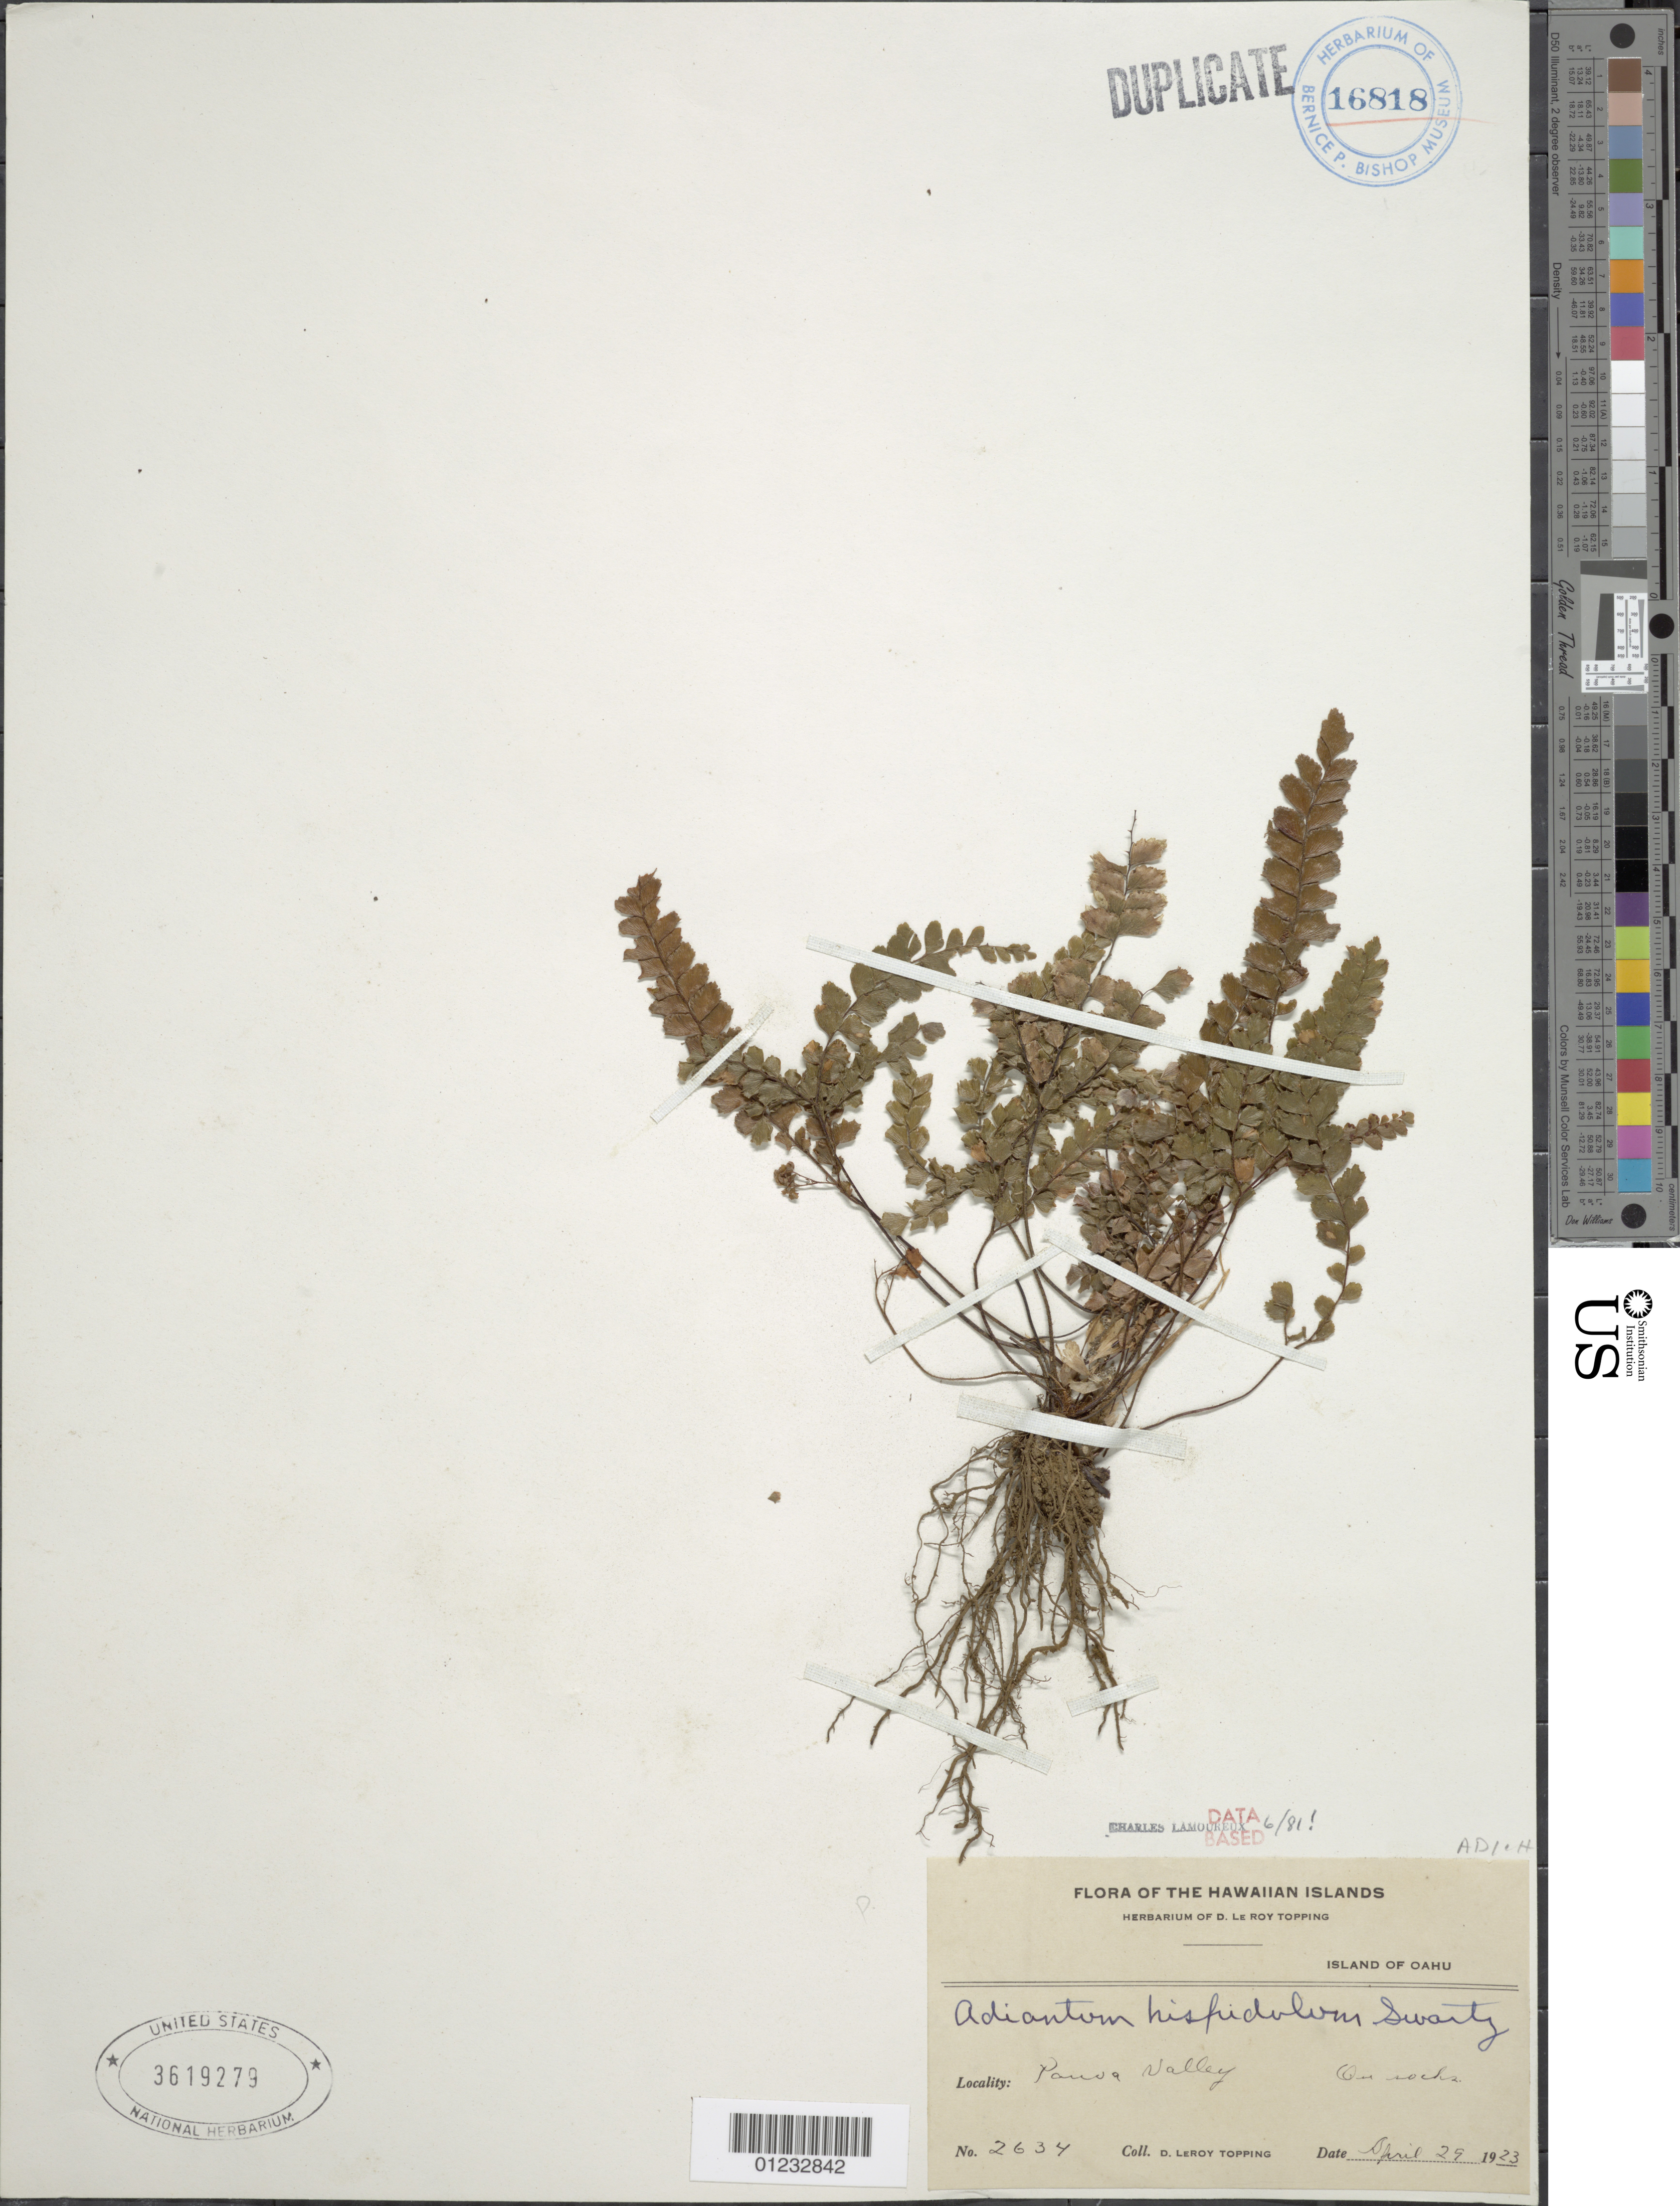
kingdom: Plantae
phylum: Tracheophyta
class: Polypodiopsida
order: Polypodiales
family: Pteridaceae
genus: Adiantum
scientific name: Adiantum hispidulum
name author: Sw.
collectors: D. L. Topping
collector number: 2634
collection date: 1923-04-29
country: United States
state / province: Hawaii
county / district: Honolulu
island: Oahu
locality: Pauoa Valley, on rocks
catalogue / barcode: US 3619279